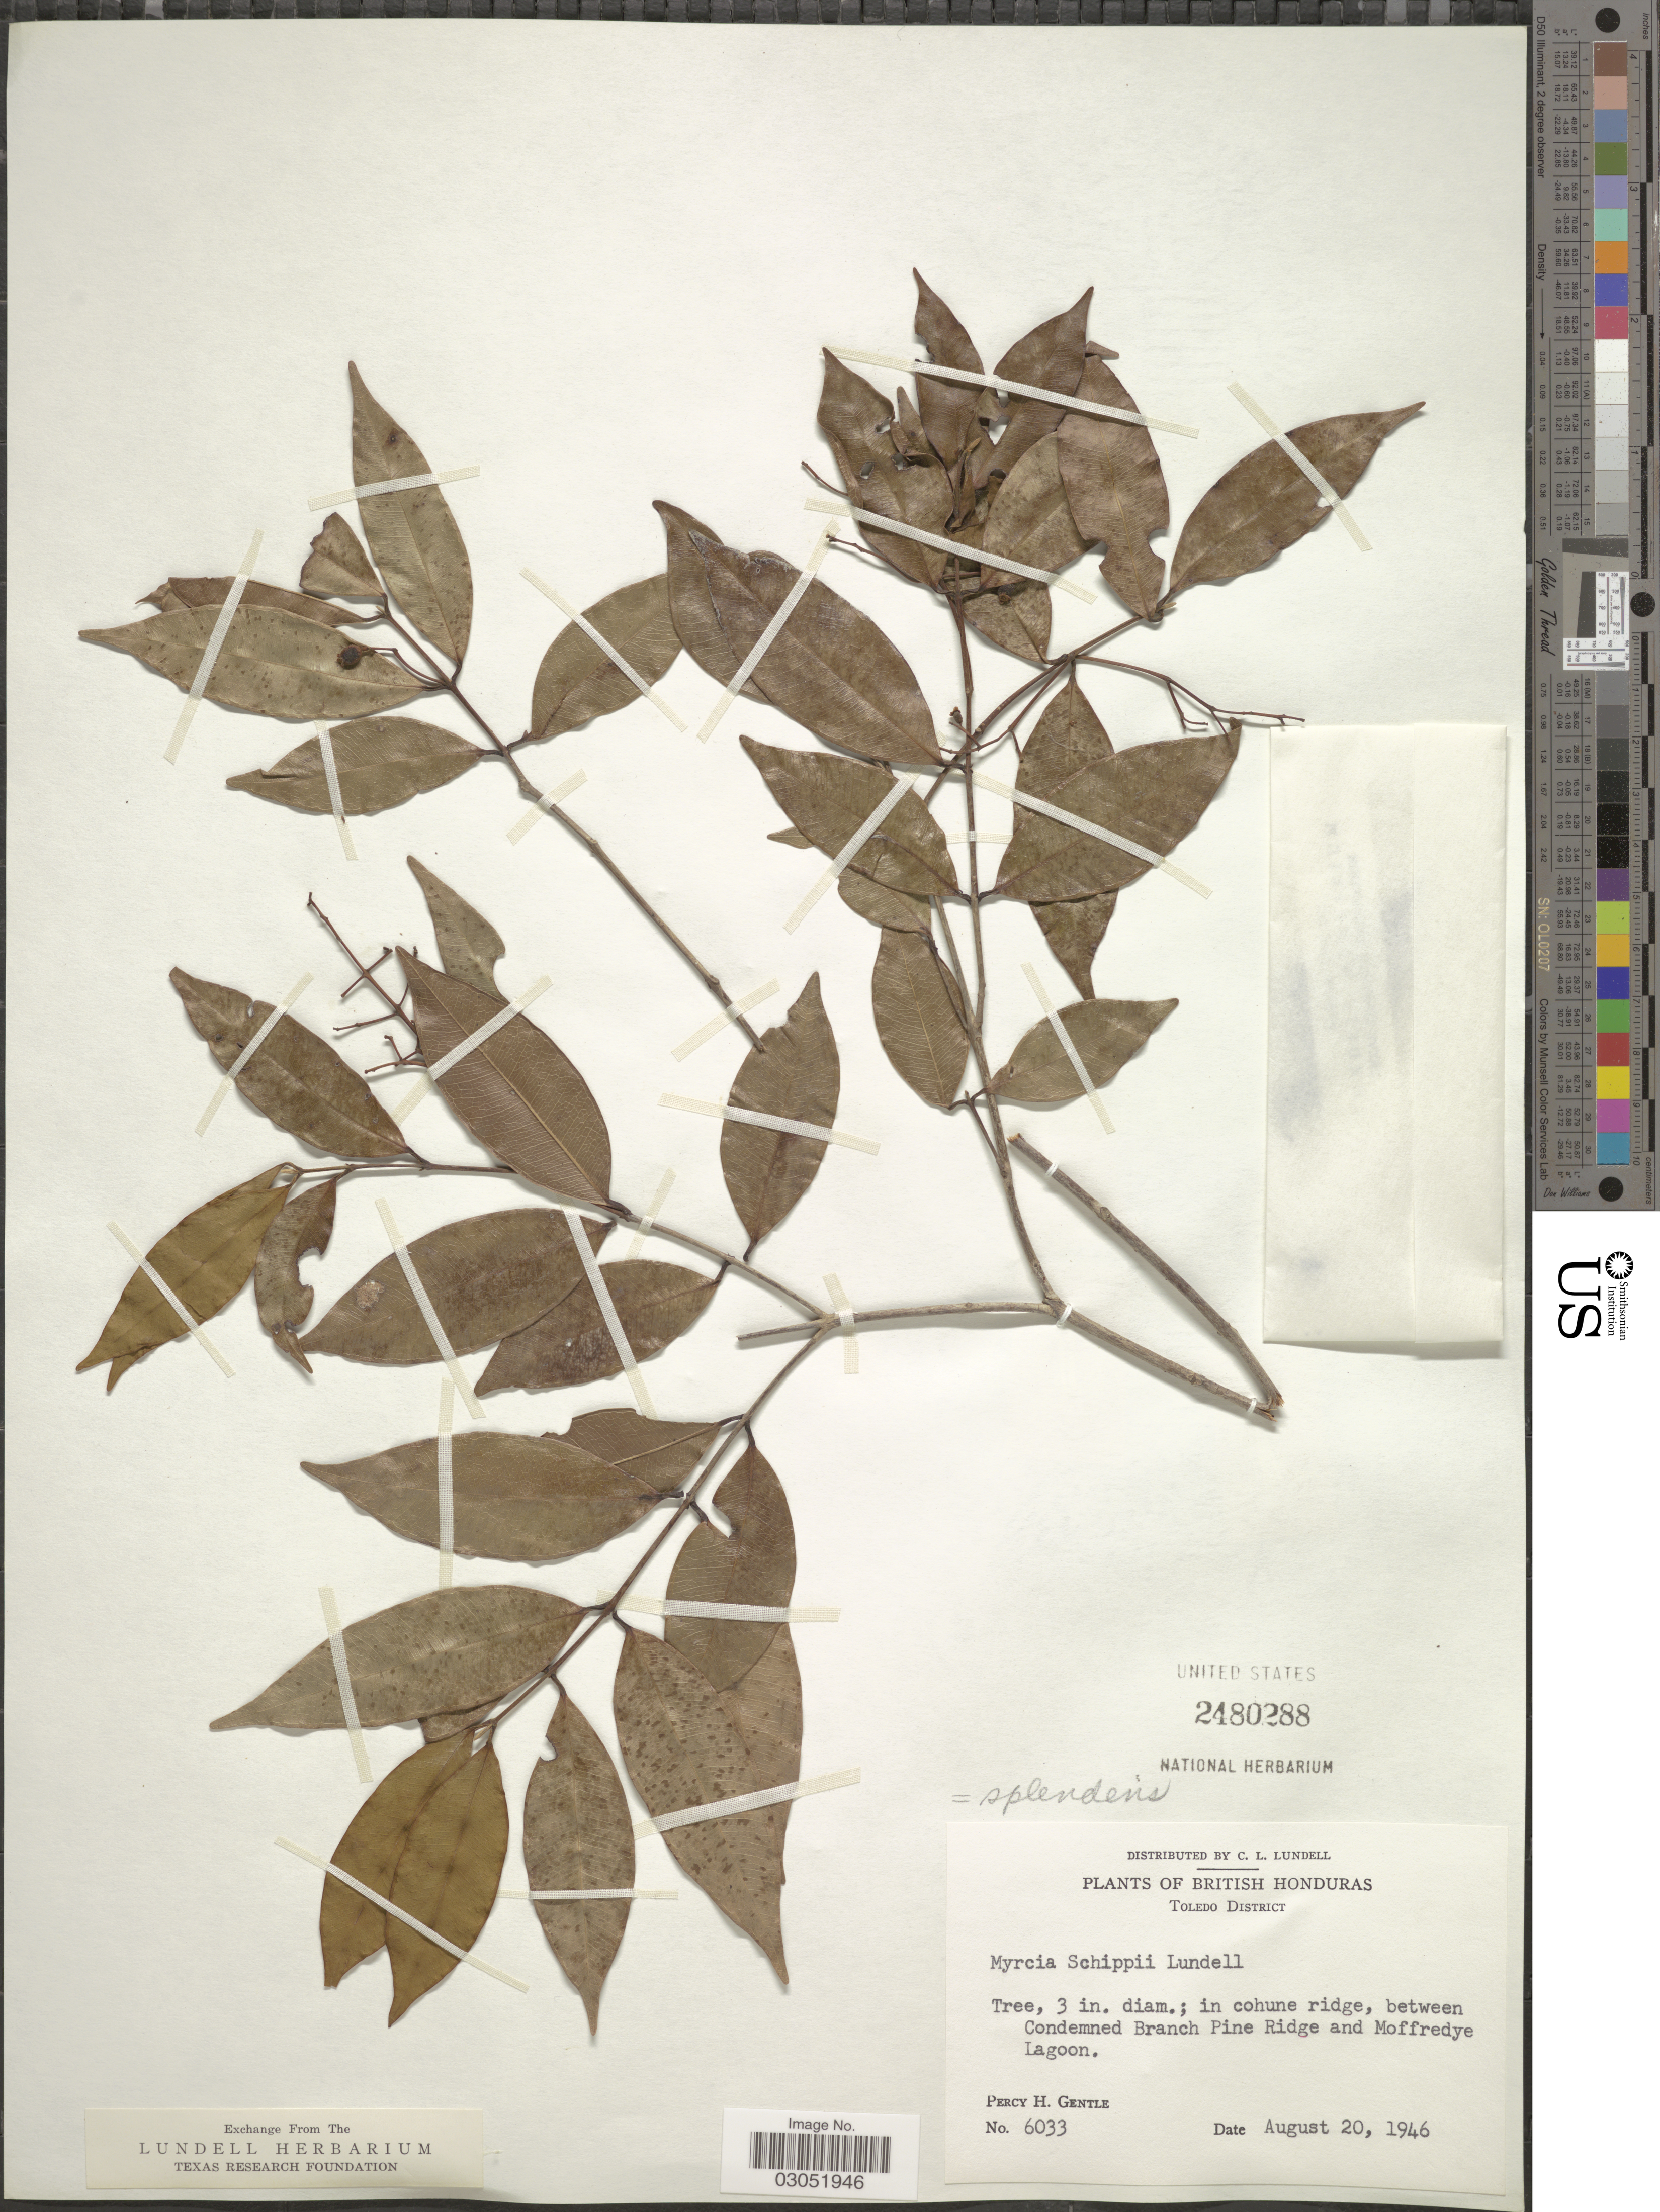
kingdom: Plantae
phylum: Tracheophyta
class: Magnoliopsida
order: Myrtales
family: Myrtaceae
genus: Myrcia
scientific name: Myrcia splendens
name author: (Sw.) DC.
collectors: P. H. Gentle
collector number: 6033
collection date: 1946-08-20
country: Belize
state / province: Toledo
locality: British Honduras, in cohune ridge, between Condemned Branch Pine Ridge and Moffredye Lagoon.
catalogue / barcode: US 2480288